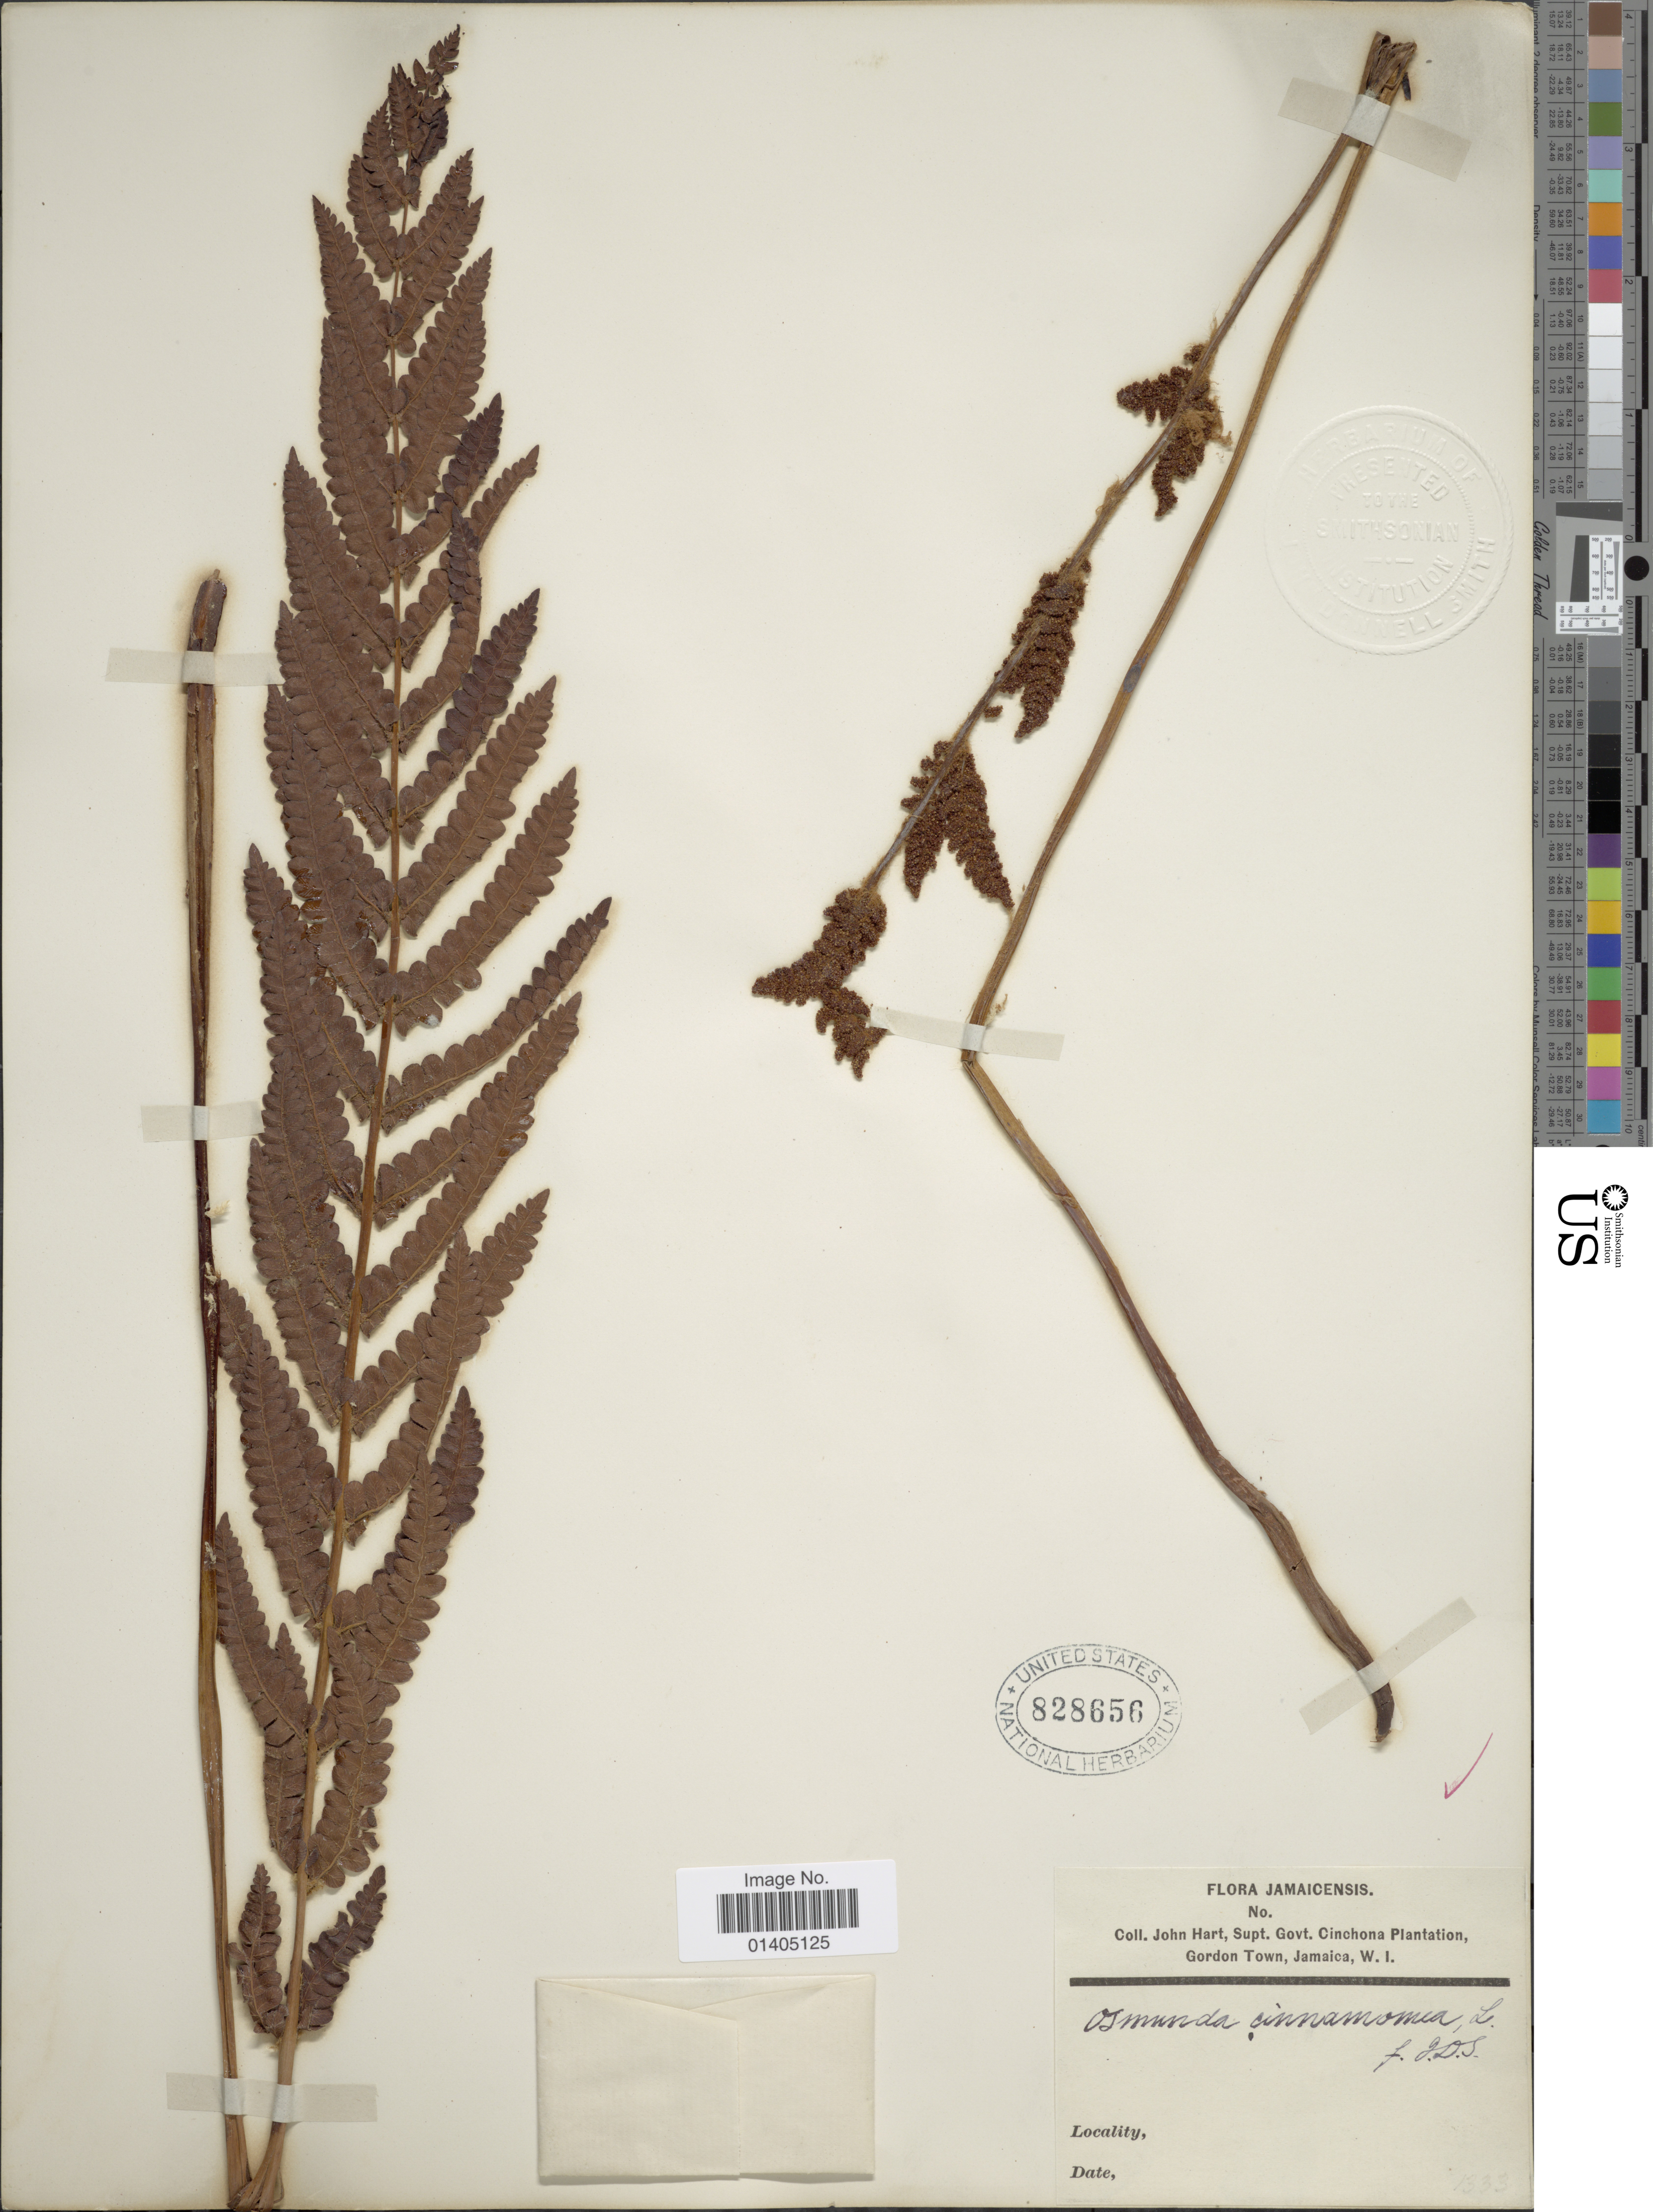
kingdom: Plantae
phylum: Tracheophyta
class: Polypodiopsida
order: Osmundales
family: Osmundaceae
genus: Osmundastrum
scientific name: Osmundastrum cinnamomeum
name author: (L.) C. Presl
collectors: J. H. Hart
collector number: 1333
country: Jamaica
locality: Cinchona Plantation, Gordon Town, W. I.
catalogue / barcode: US 828656